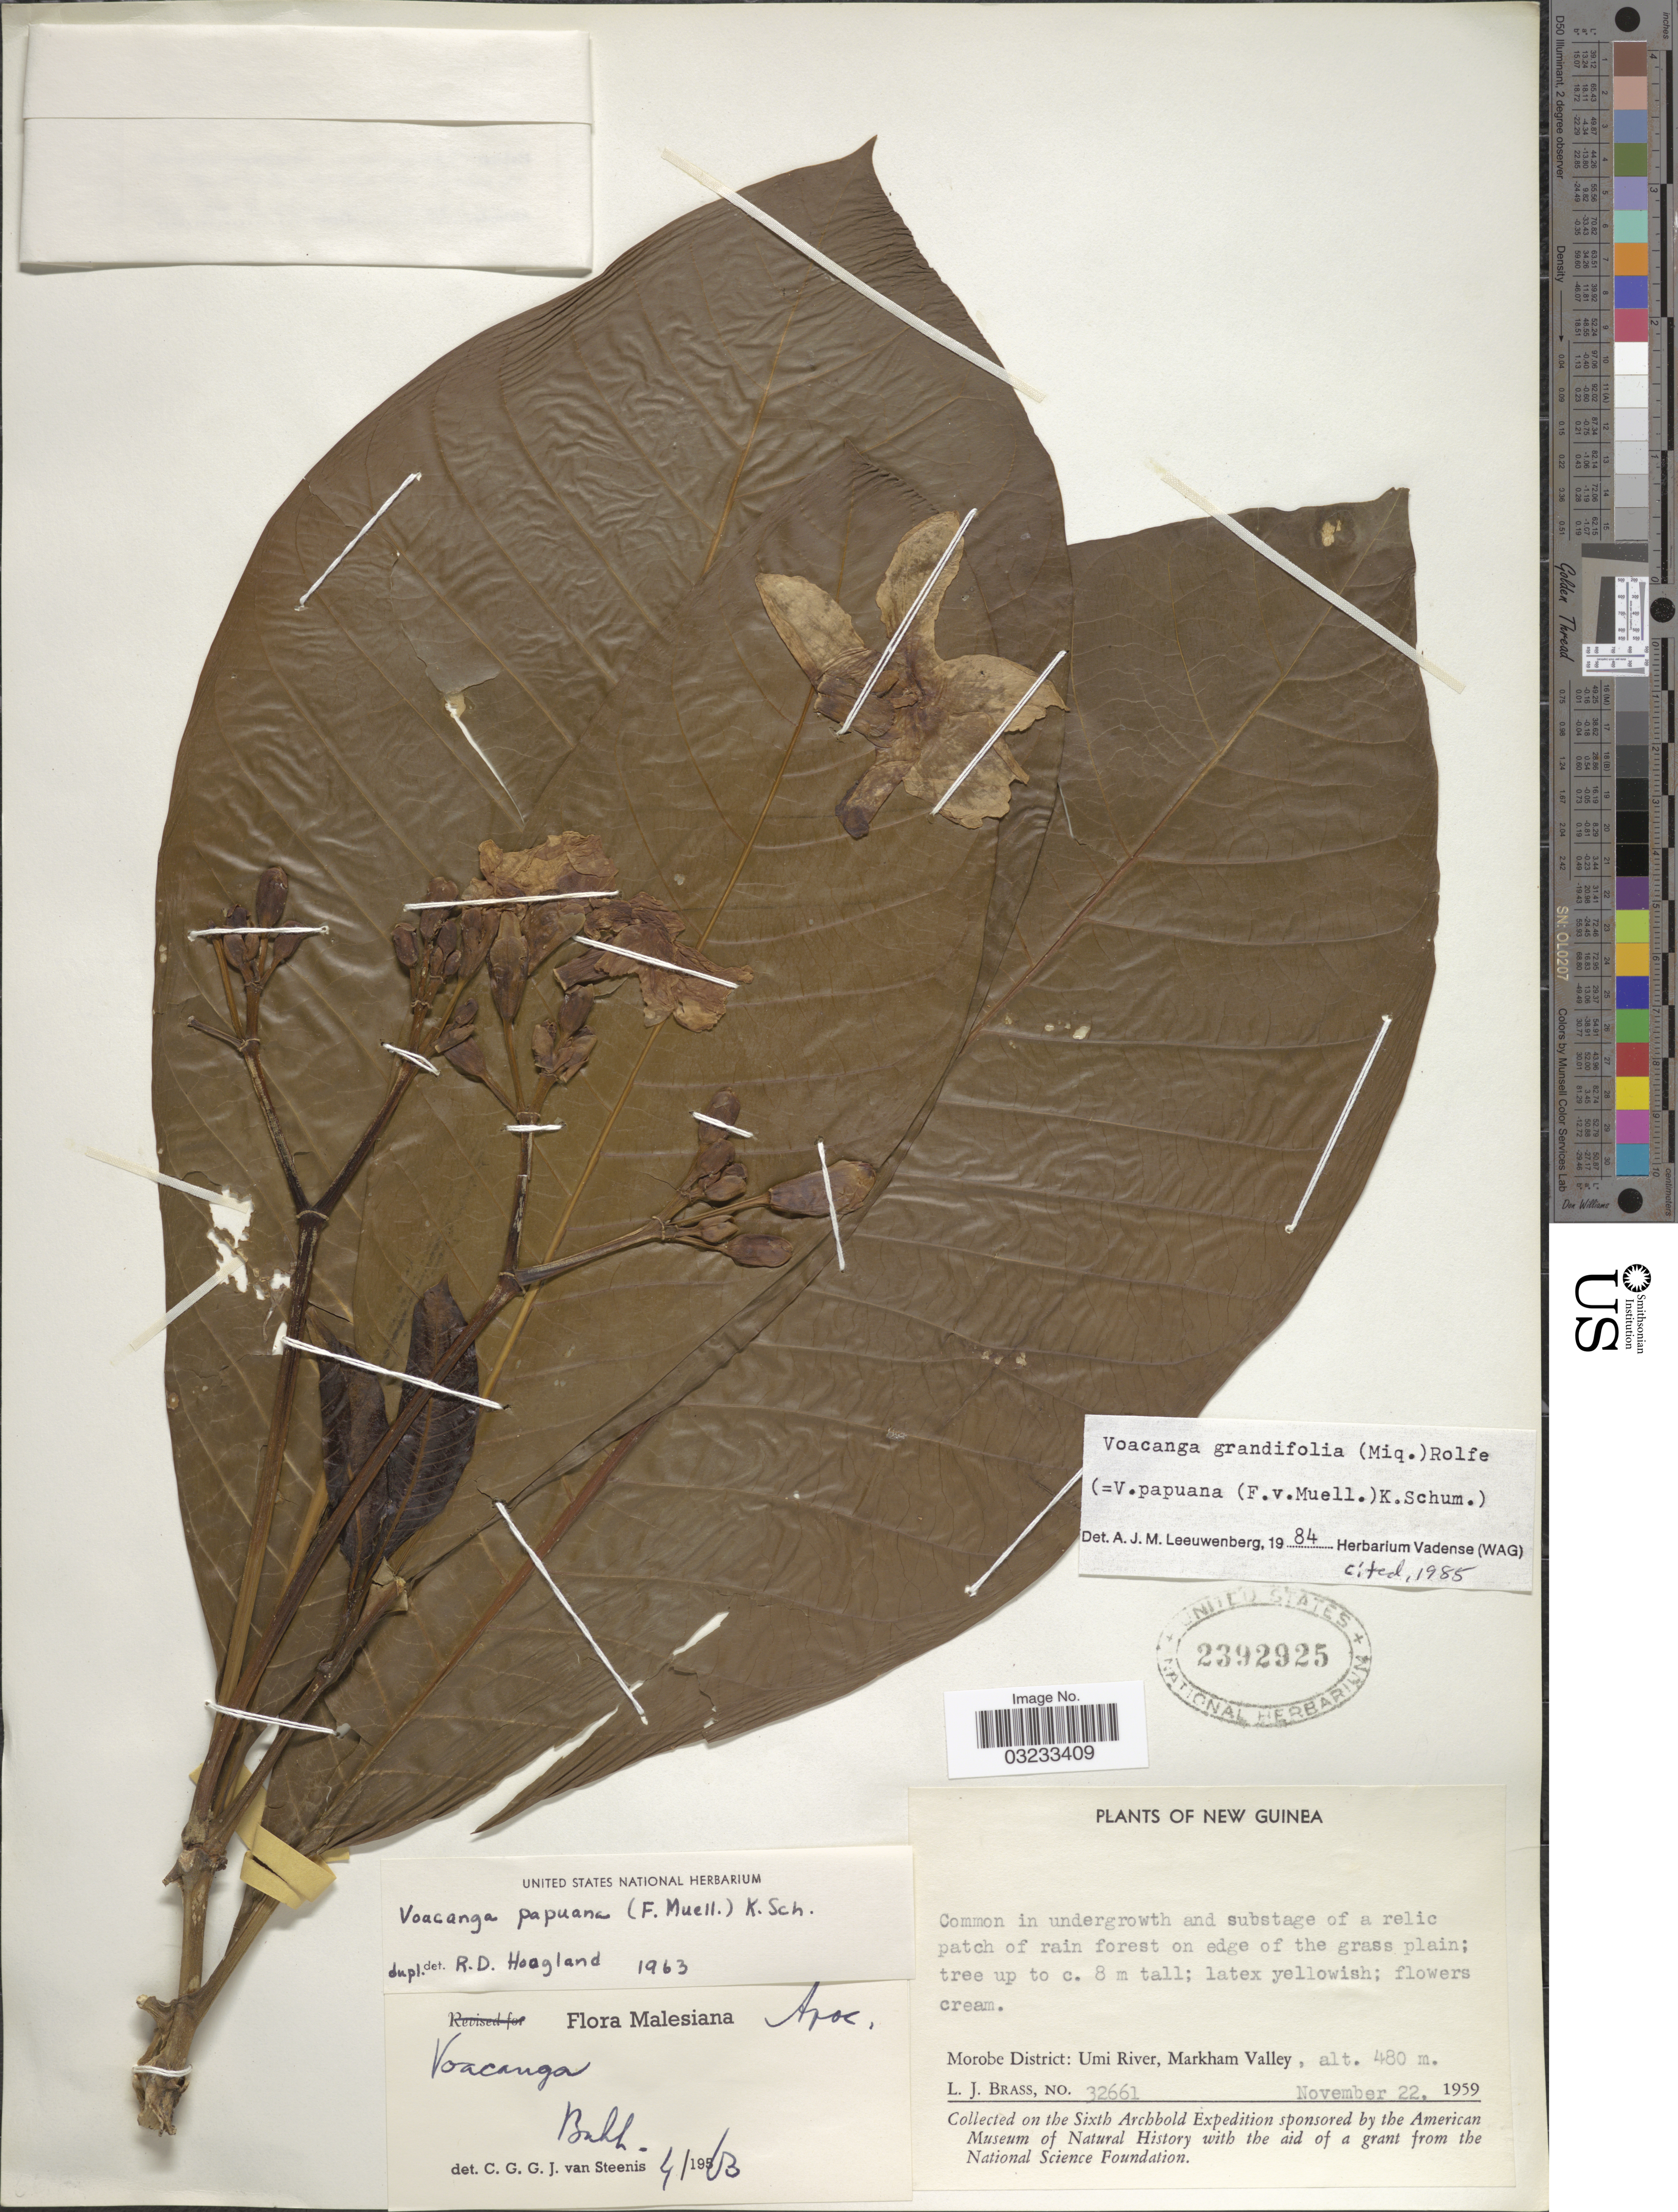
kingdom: Plantae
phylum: Tracheophyta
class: Magnoliopsida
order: Gentianales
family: Apocynaceae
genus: Voacanga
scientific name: Voacanga grandifolia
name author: (Miq.) Rolfe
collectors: L. J. Brass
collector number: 32661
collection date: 1959-11-22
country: Papua New Guinea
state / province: Morobe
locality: New Guinea, Morobe District: Umi River, Markham Valley.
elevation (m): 480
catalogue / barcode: US 2392925